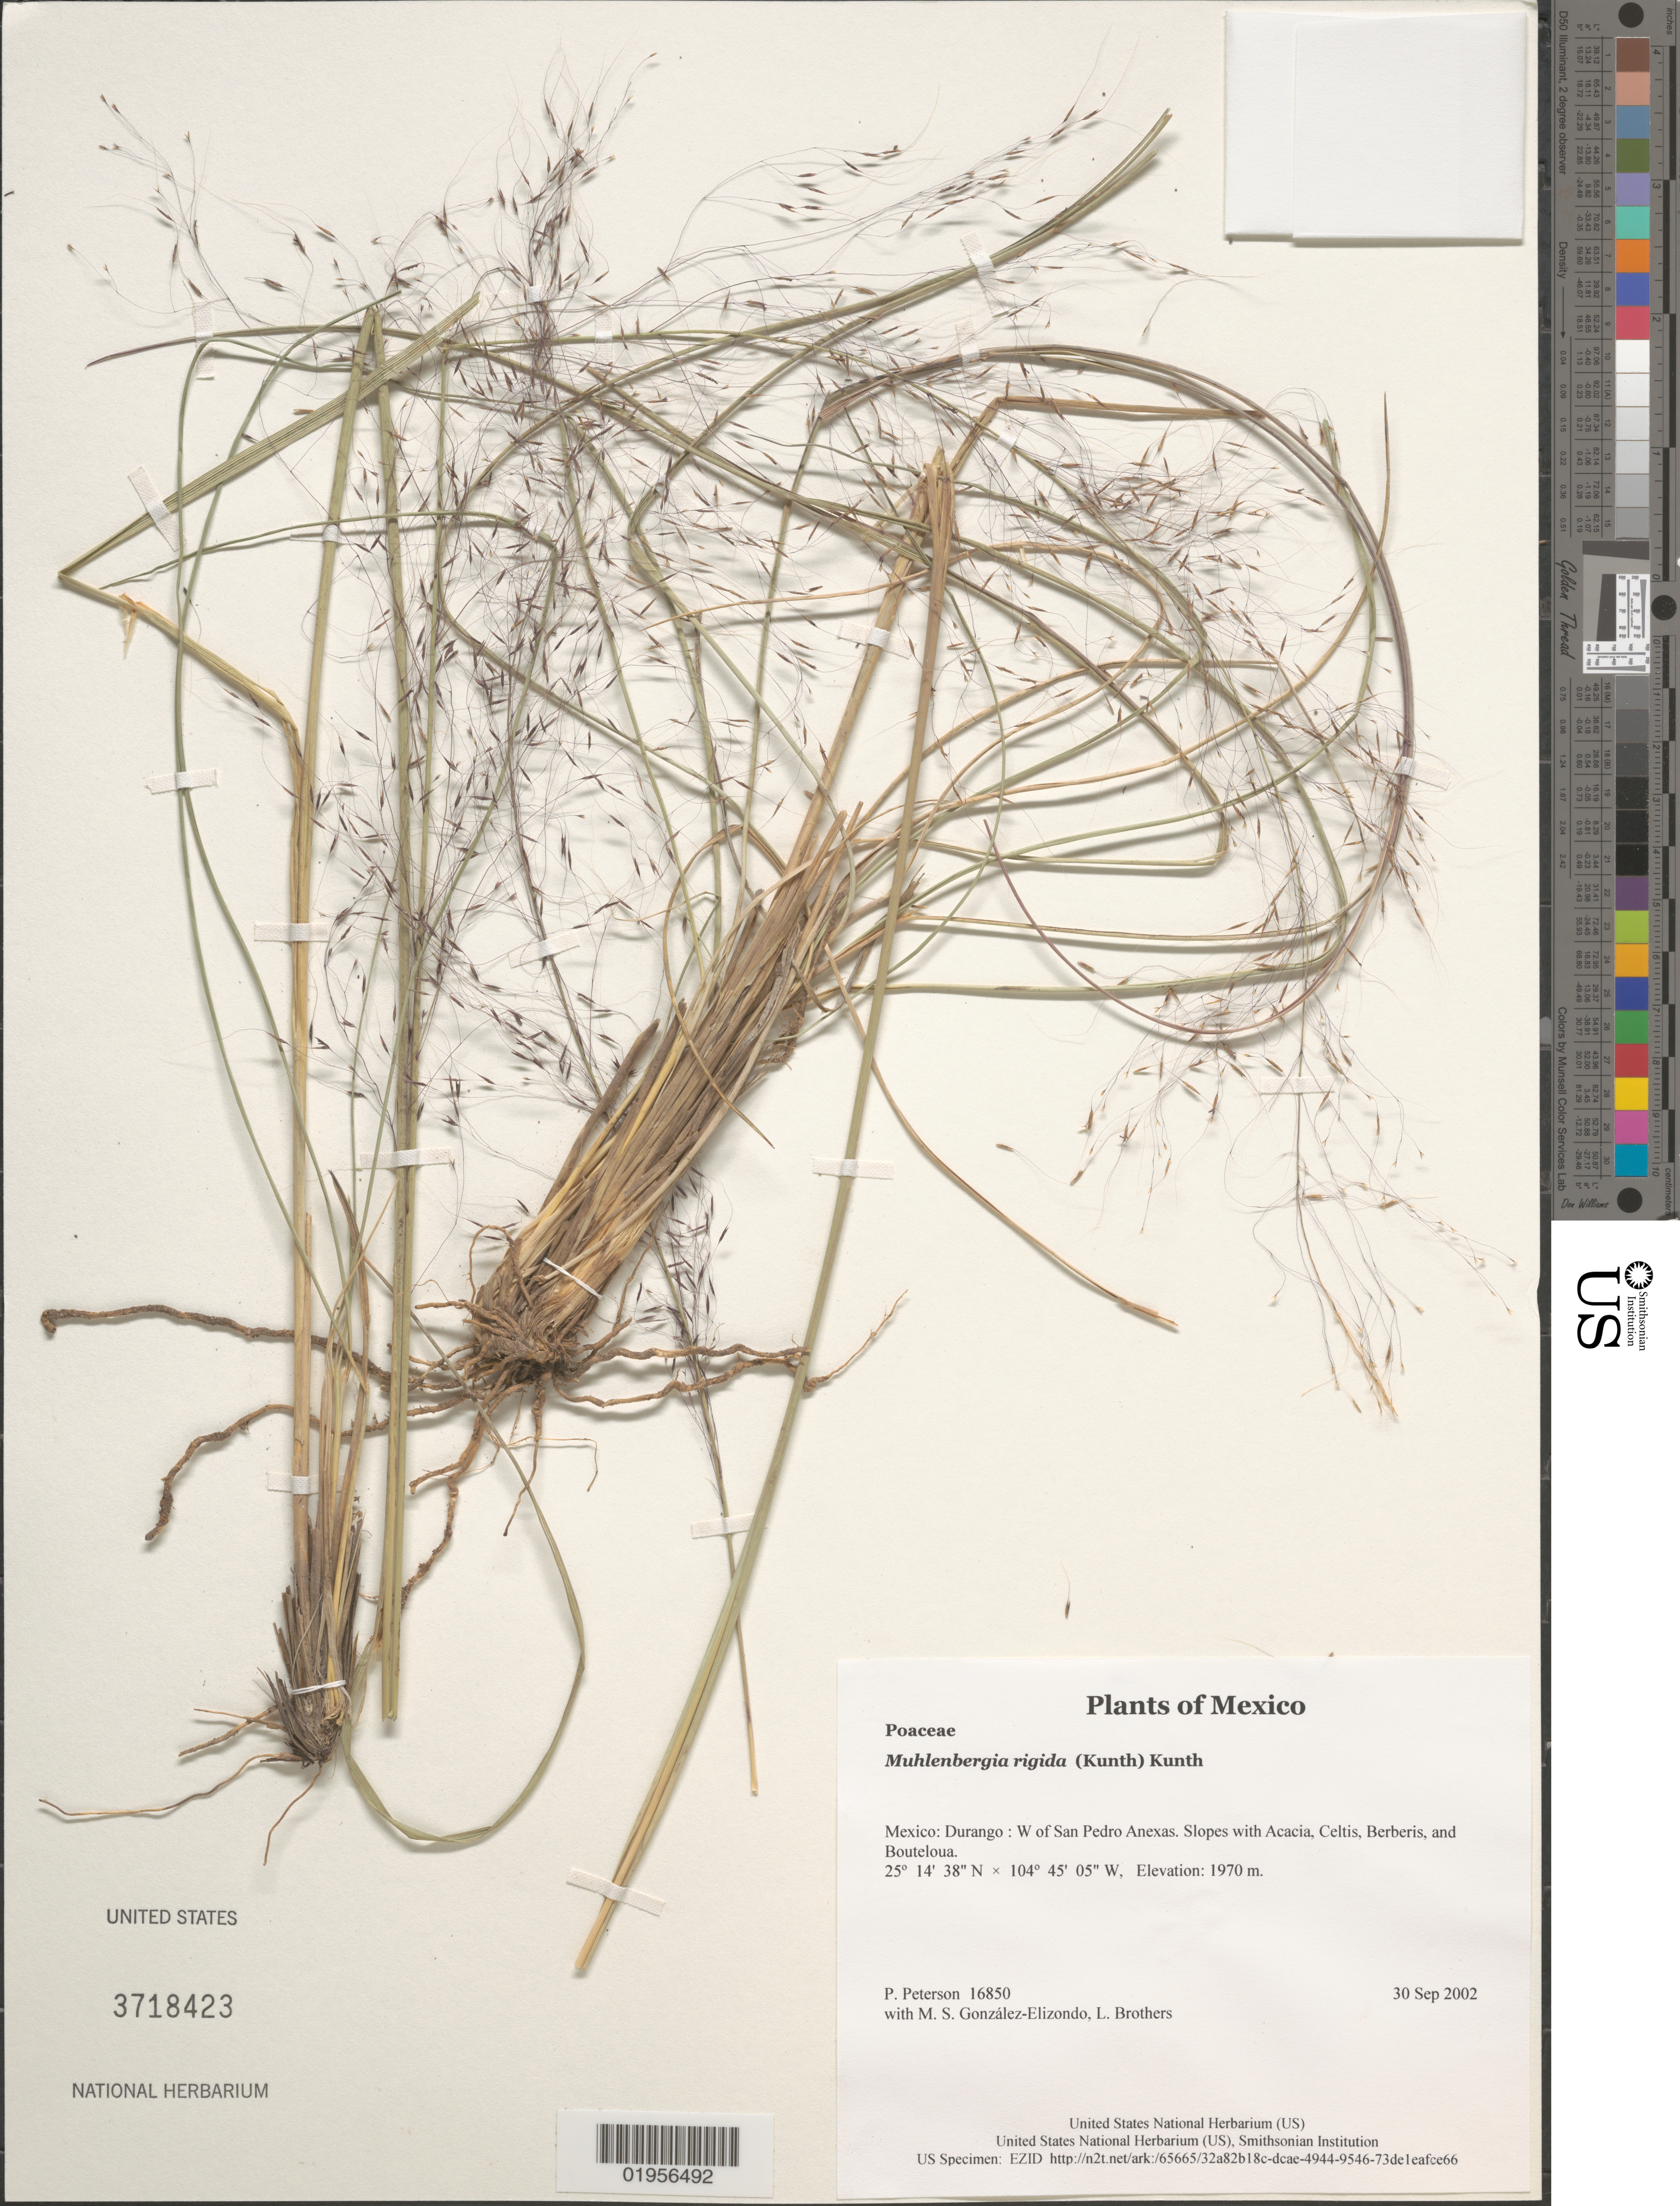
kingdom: Plantae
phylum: Tracheophyta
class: Liliopsida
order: Poales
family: Poaceae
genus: Muhlenbergia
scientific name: Muhlenbergia rigida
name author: (Kunth) Kunth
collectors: P. M. Peterson, M. S. González-Elizondo & L. E. Brothers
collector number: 16850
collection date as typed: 30 Sep 2002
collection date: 2002-09-30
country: Mexico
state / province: Durango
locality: W of San Pedro Anexas. Slopes with Acacia, Celtis, Berberis, and Bouteloua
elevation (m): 1970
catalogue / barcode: US 3718423